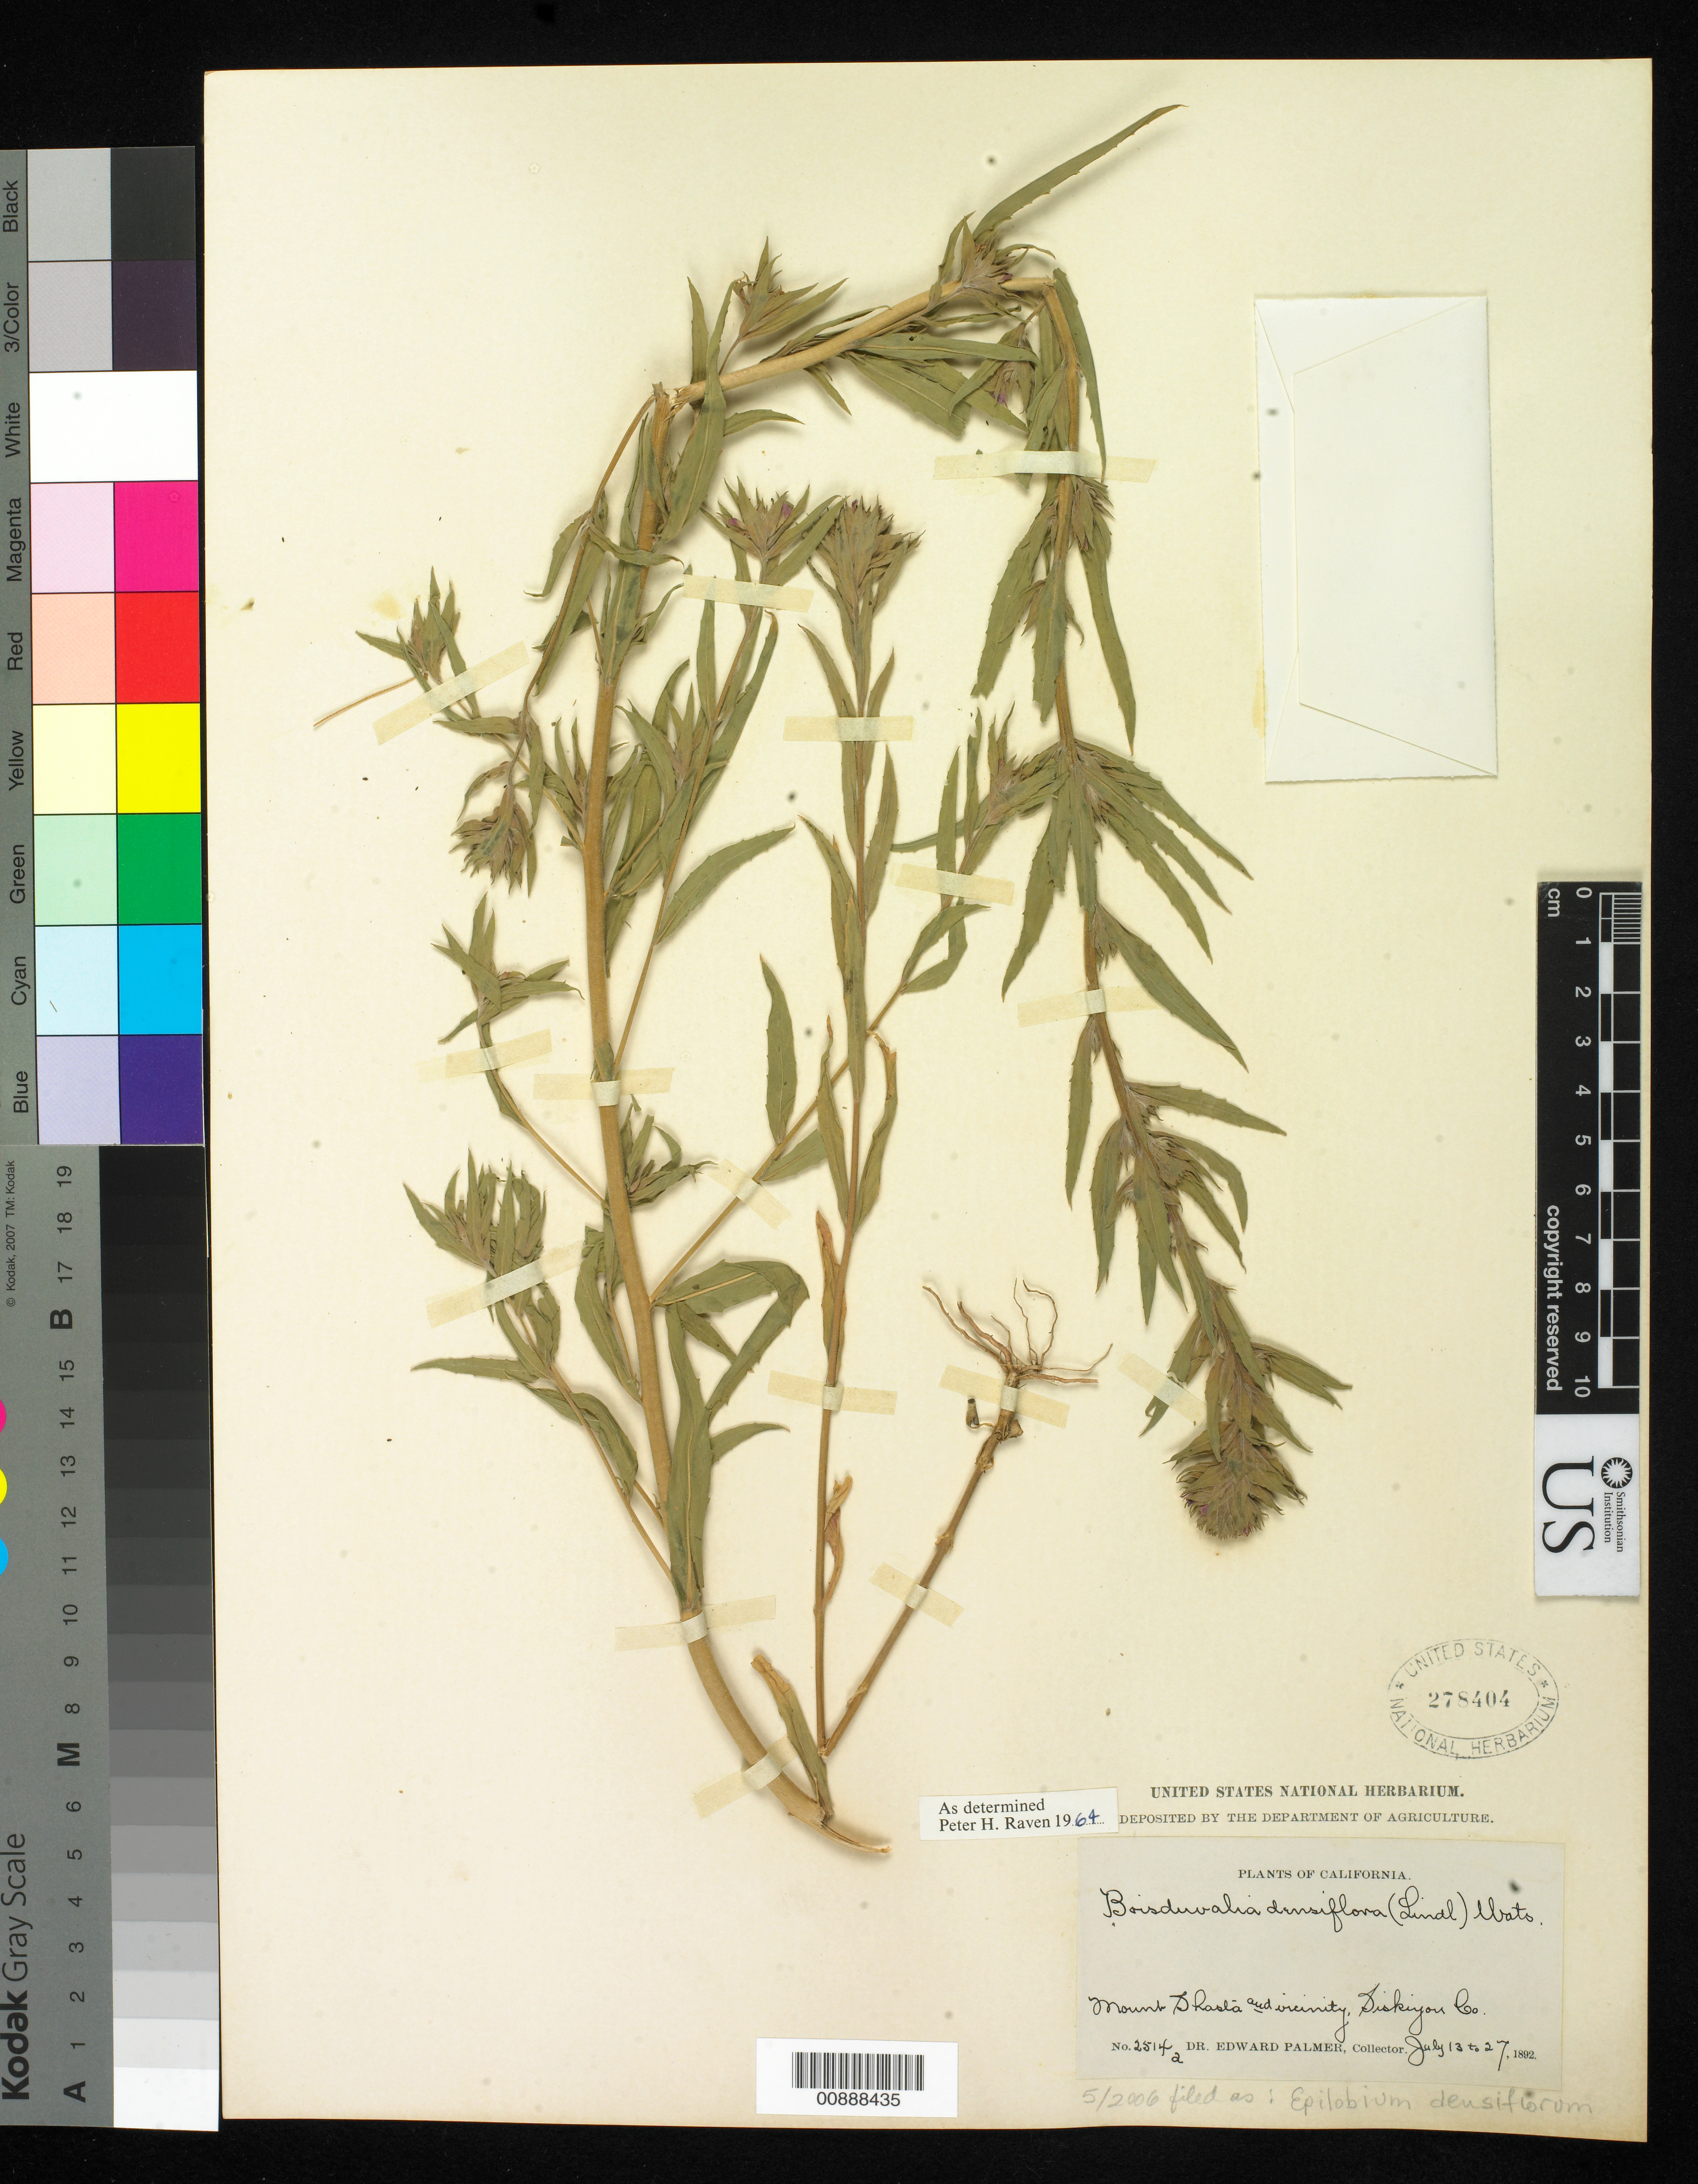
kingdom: Plantae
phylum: Tracheophyta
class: Magnoliopsida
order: Myrtales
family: Onagraceae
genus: Epilobium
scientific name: Epilobium densiflorum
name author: (Lindl.) Hoch & P.H. Raven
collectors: E. Palmer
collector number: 2514 a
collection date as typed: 13 Jul 1892 to 27 Jul 1892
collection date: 1892-07-13/1892-07-27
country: United States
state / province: California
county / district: Siskiyou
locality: Mount Shasta and vicinity, Siskiyou County, California.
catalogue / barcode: US 278404